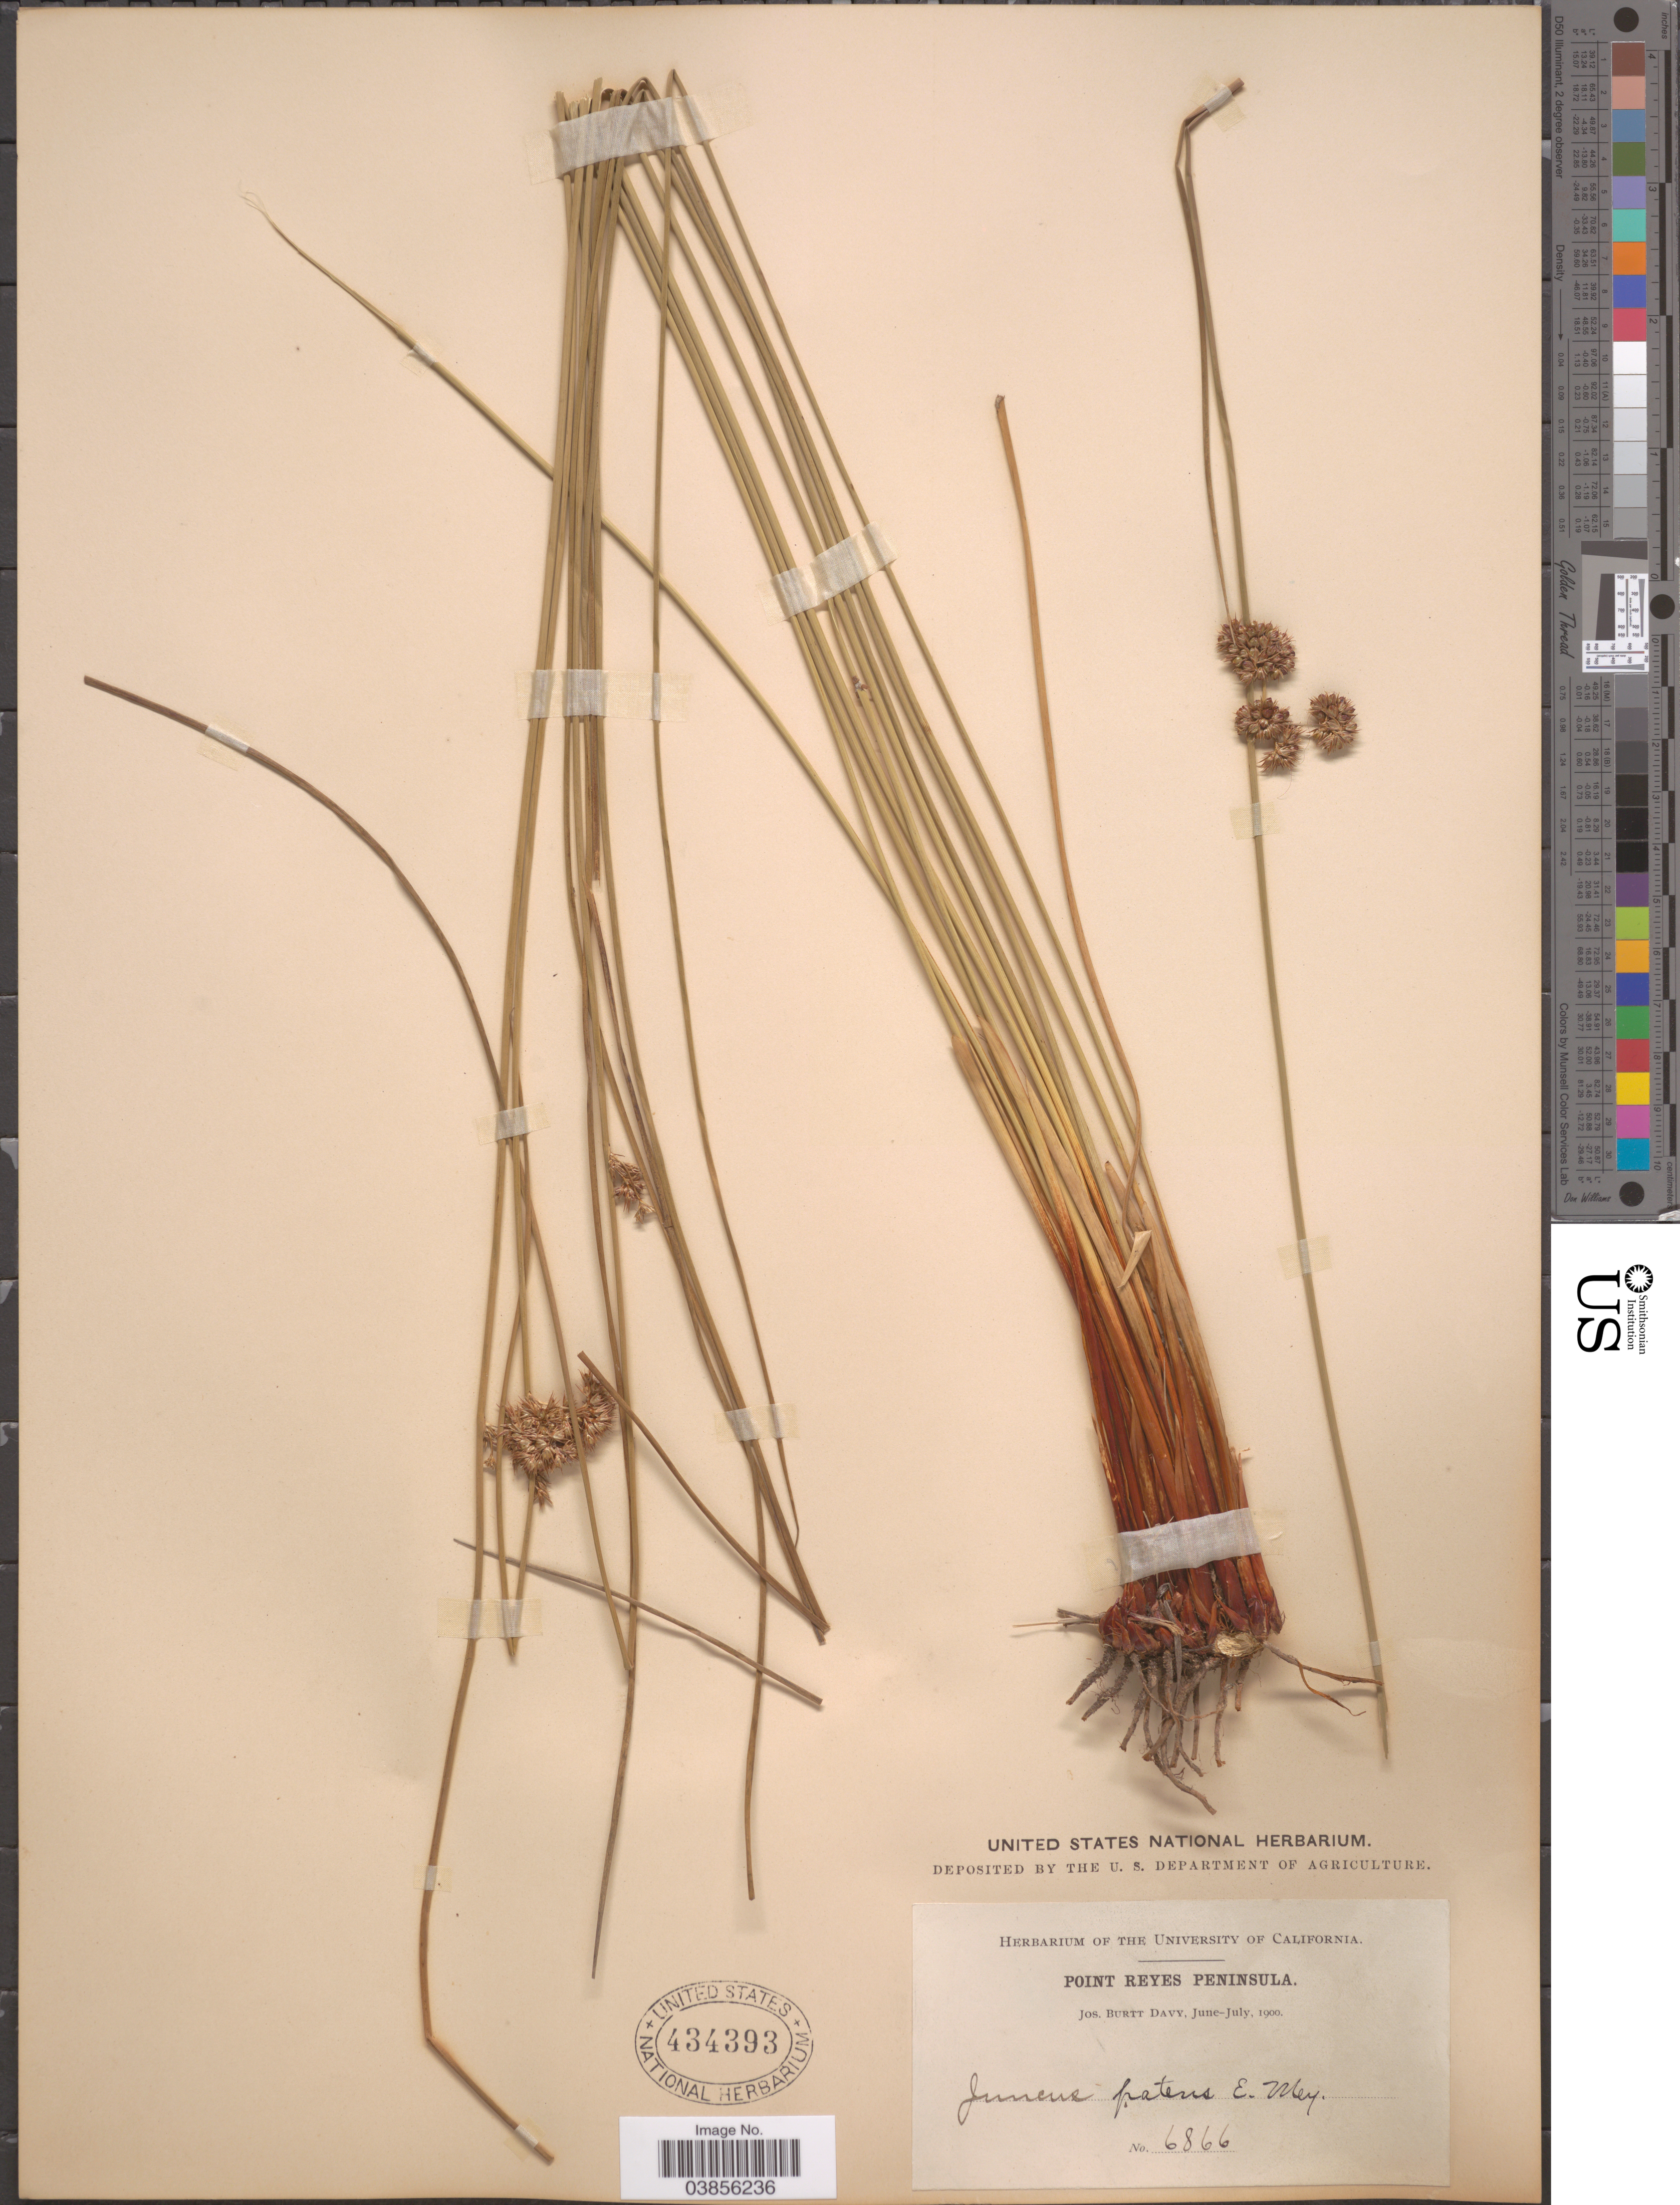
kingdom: Plantae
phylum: Tracheophyta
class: Liliopsida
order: Poales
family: Juncaceae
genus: Juncus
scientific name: Juncus patens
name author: E. Mey.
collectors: J. Burtt Davy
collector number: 6866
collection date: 1900-06/1900-07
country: United States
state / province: California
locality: Point Reyes Peninsula.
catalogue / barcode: US 434393